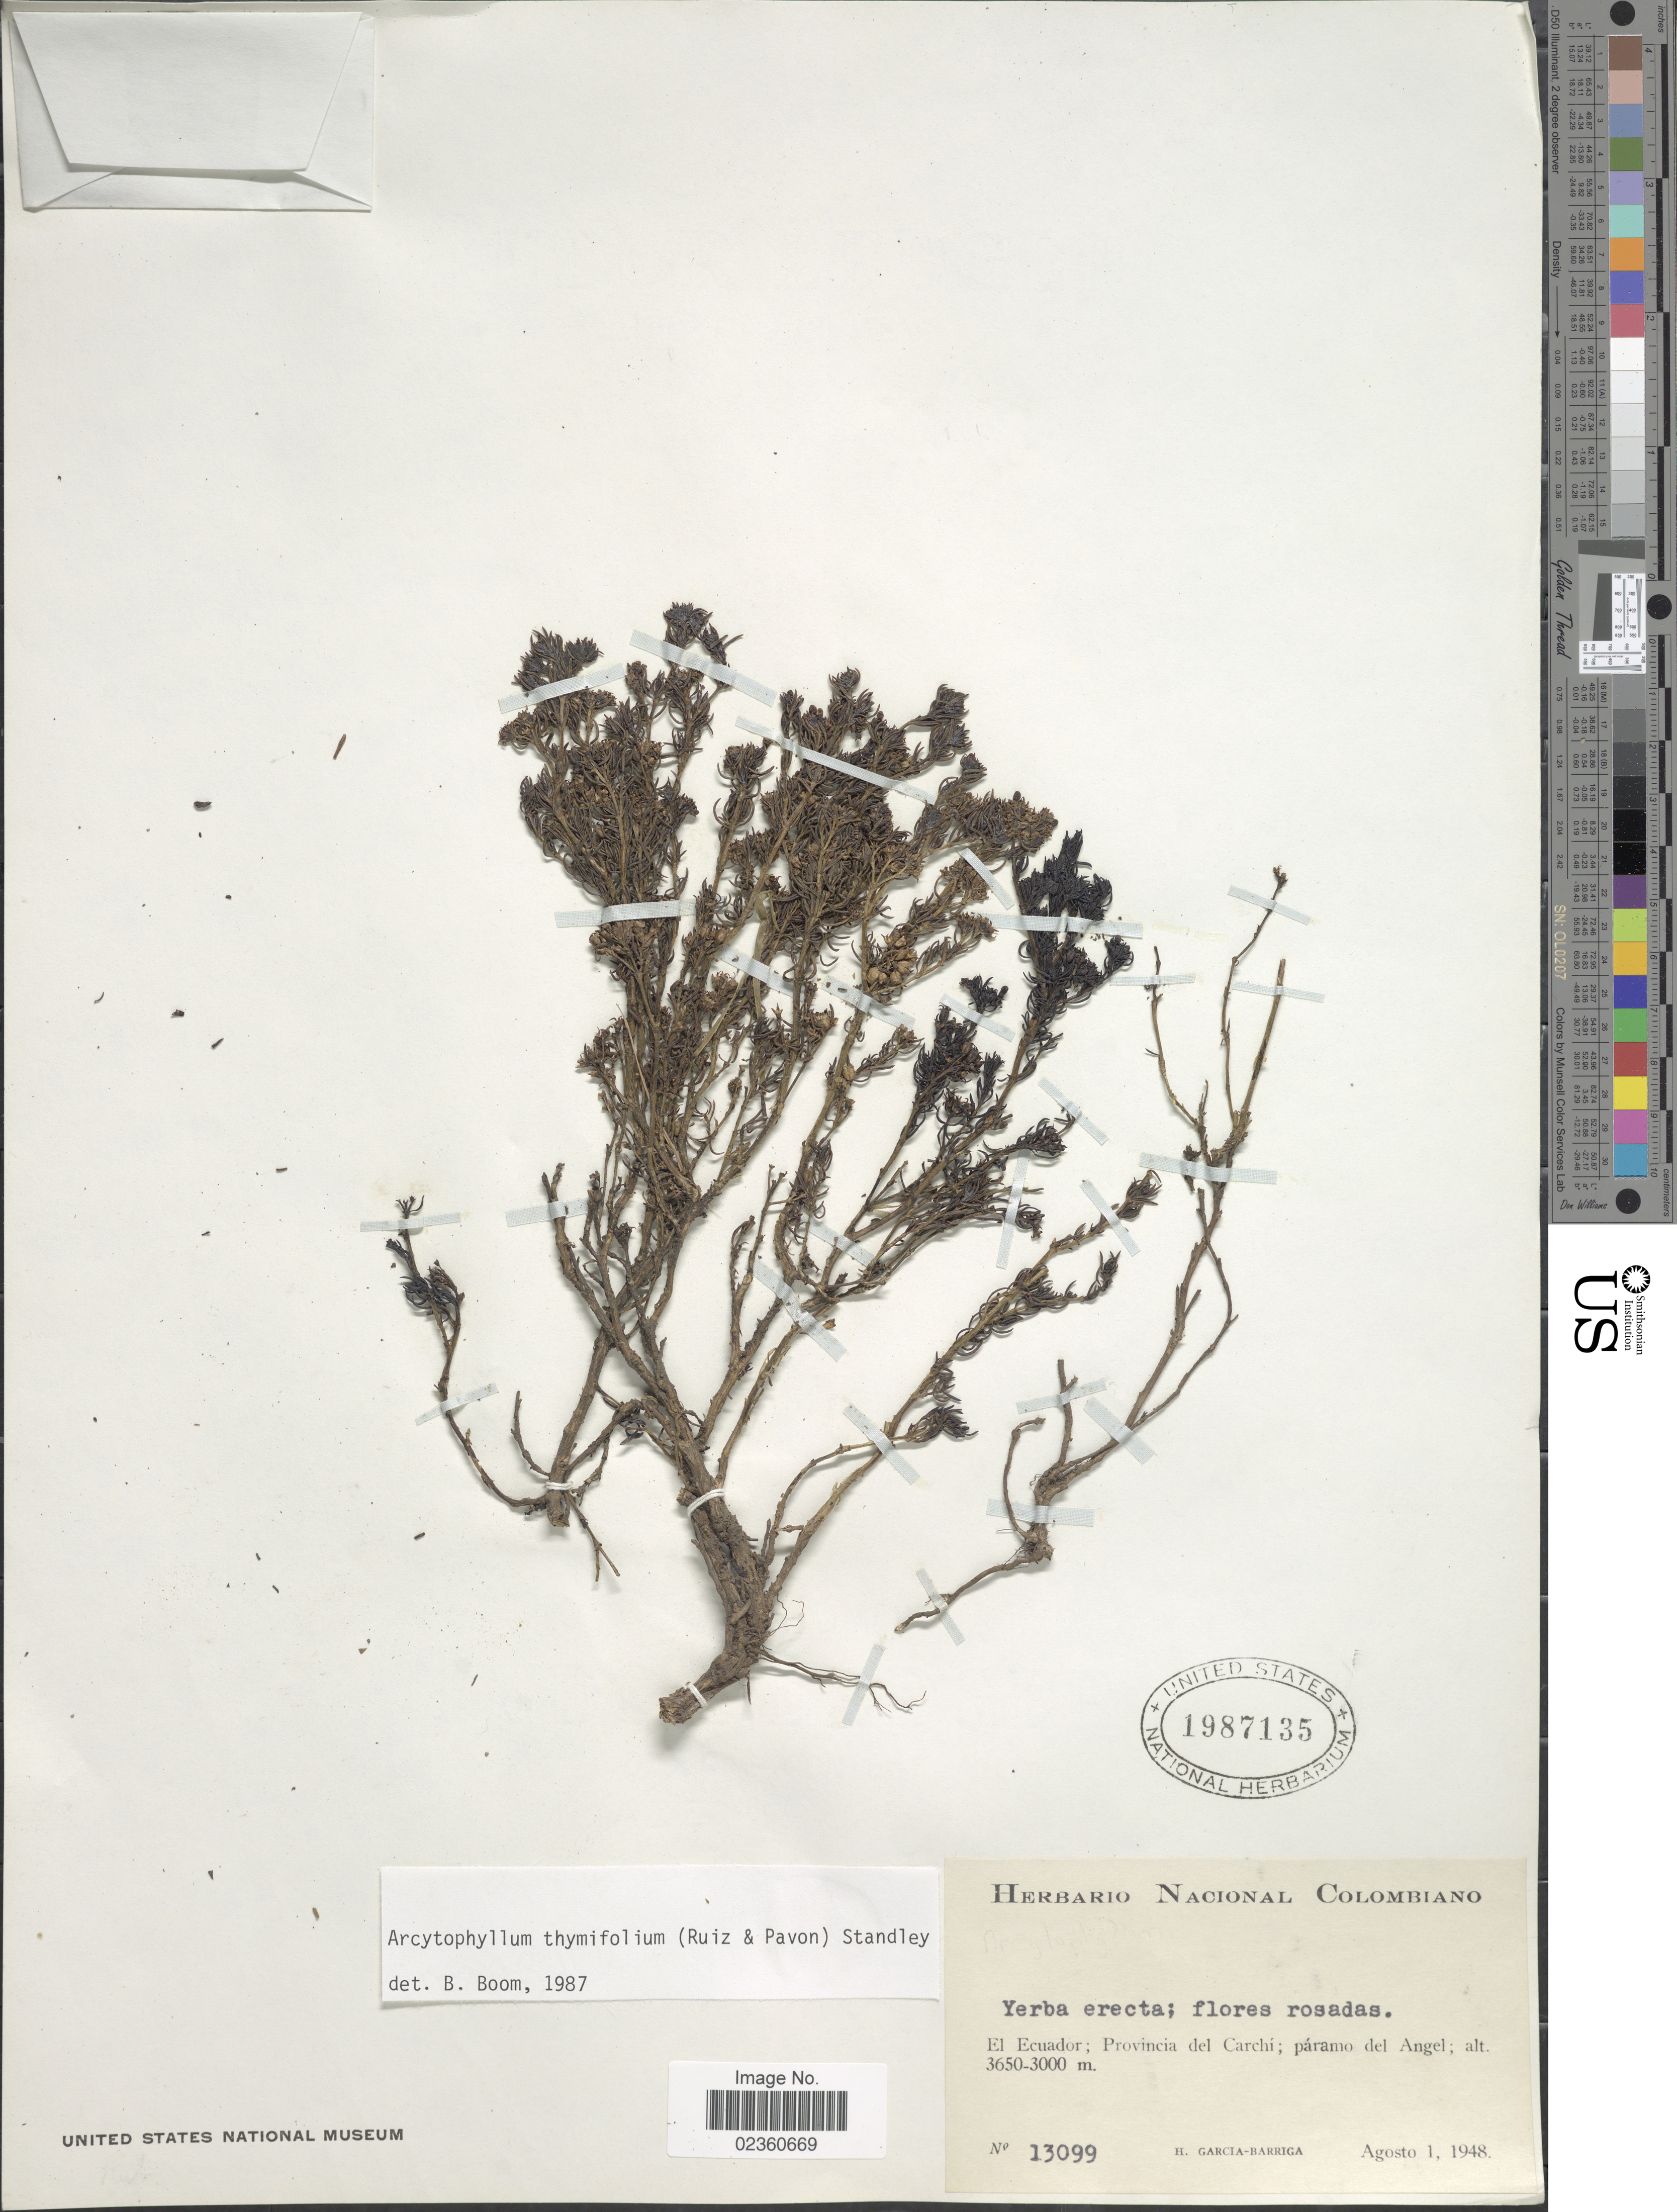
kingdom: Plantae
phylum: Tracheophyta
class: Magnoliopsida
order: Gentianales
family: Rubiaceae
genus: Arcytophyllum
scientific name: Arcytophyllum thymifolium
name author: (Ruiz & Pav.) Standl.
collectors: H. García Barriga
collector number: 13099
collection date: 1948-08-01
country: Ecuador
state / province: Carchi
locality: El Ecuador; Provincia del Carchí; páramo del Angel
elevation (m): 3000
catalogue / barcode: US 1987135